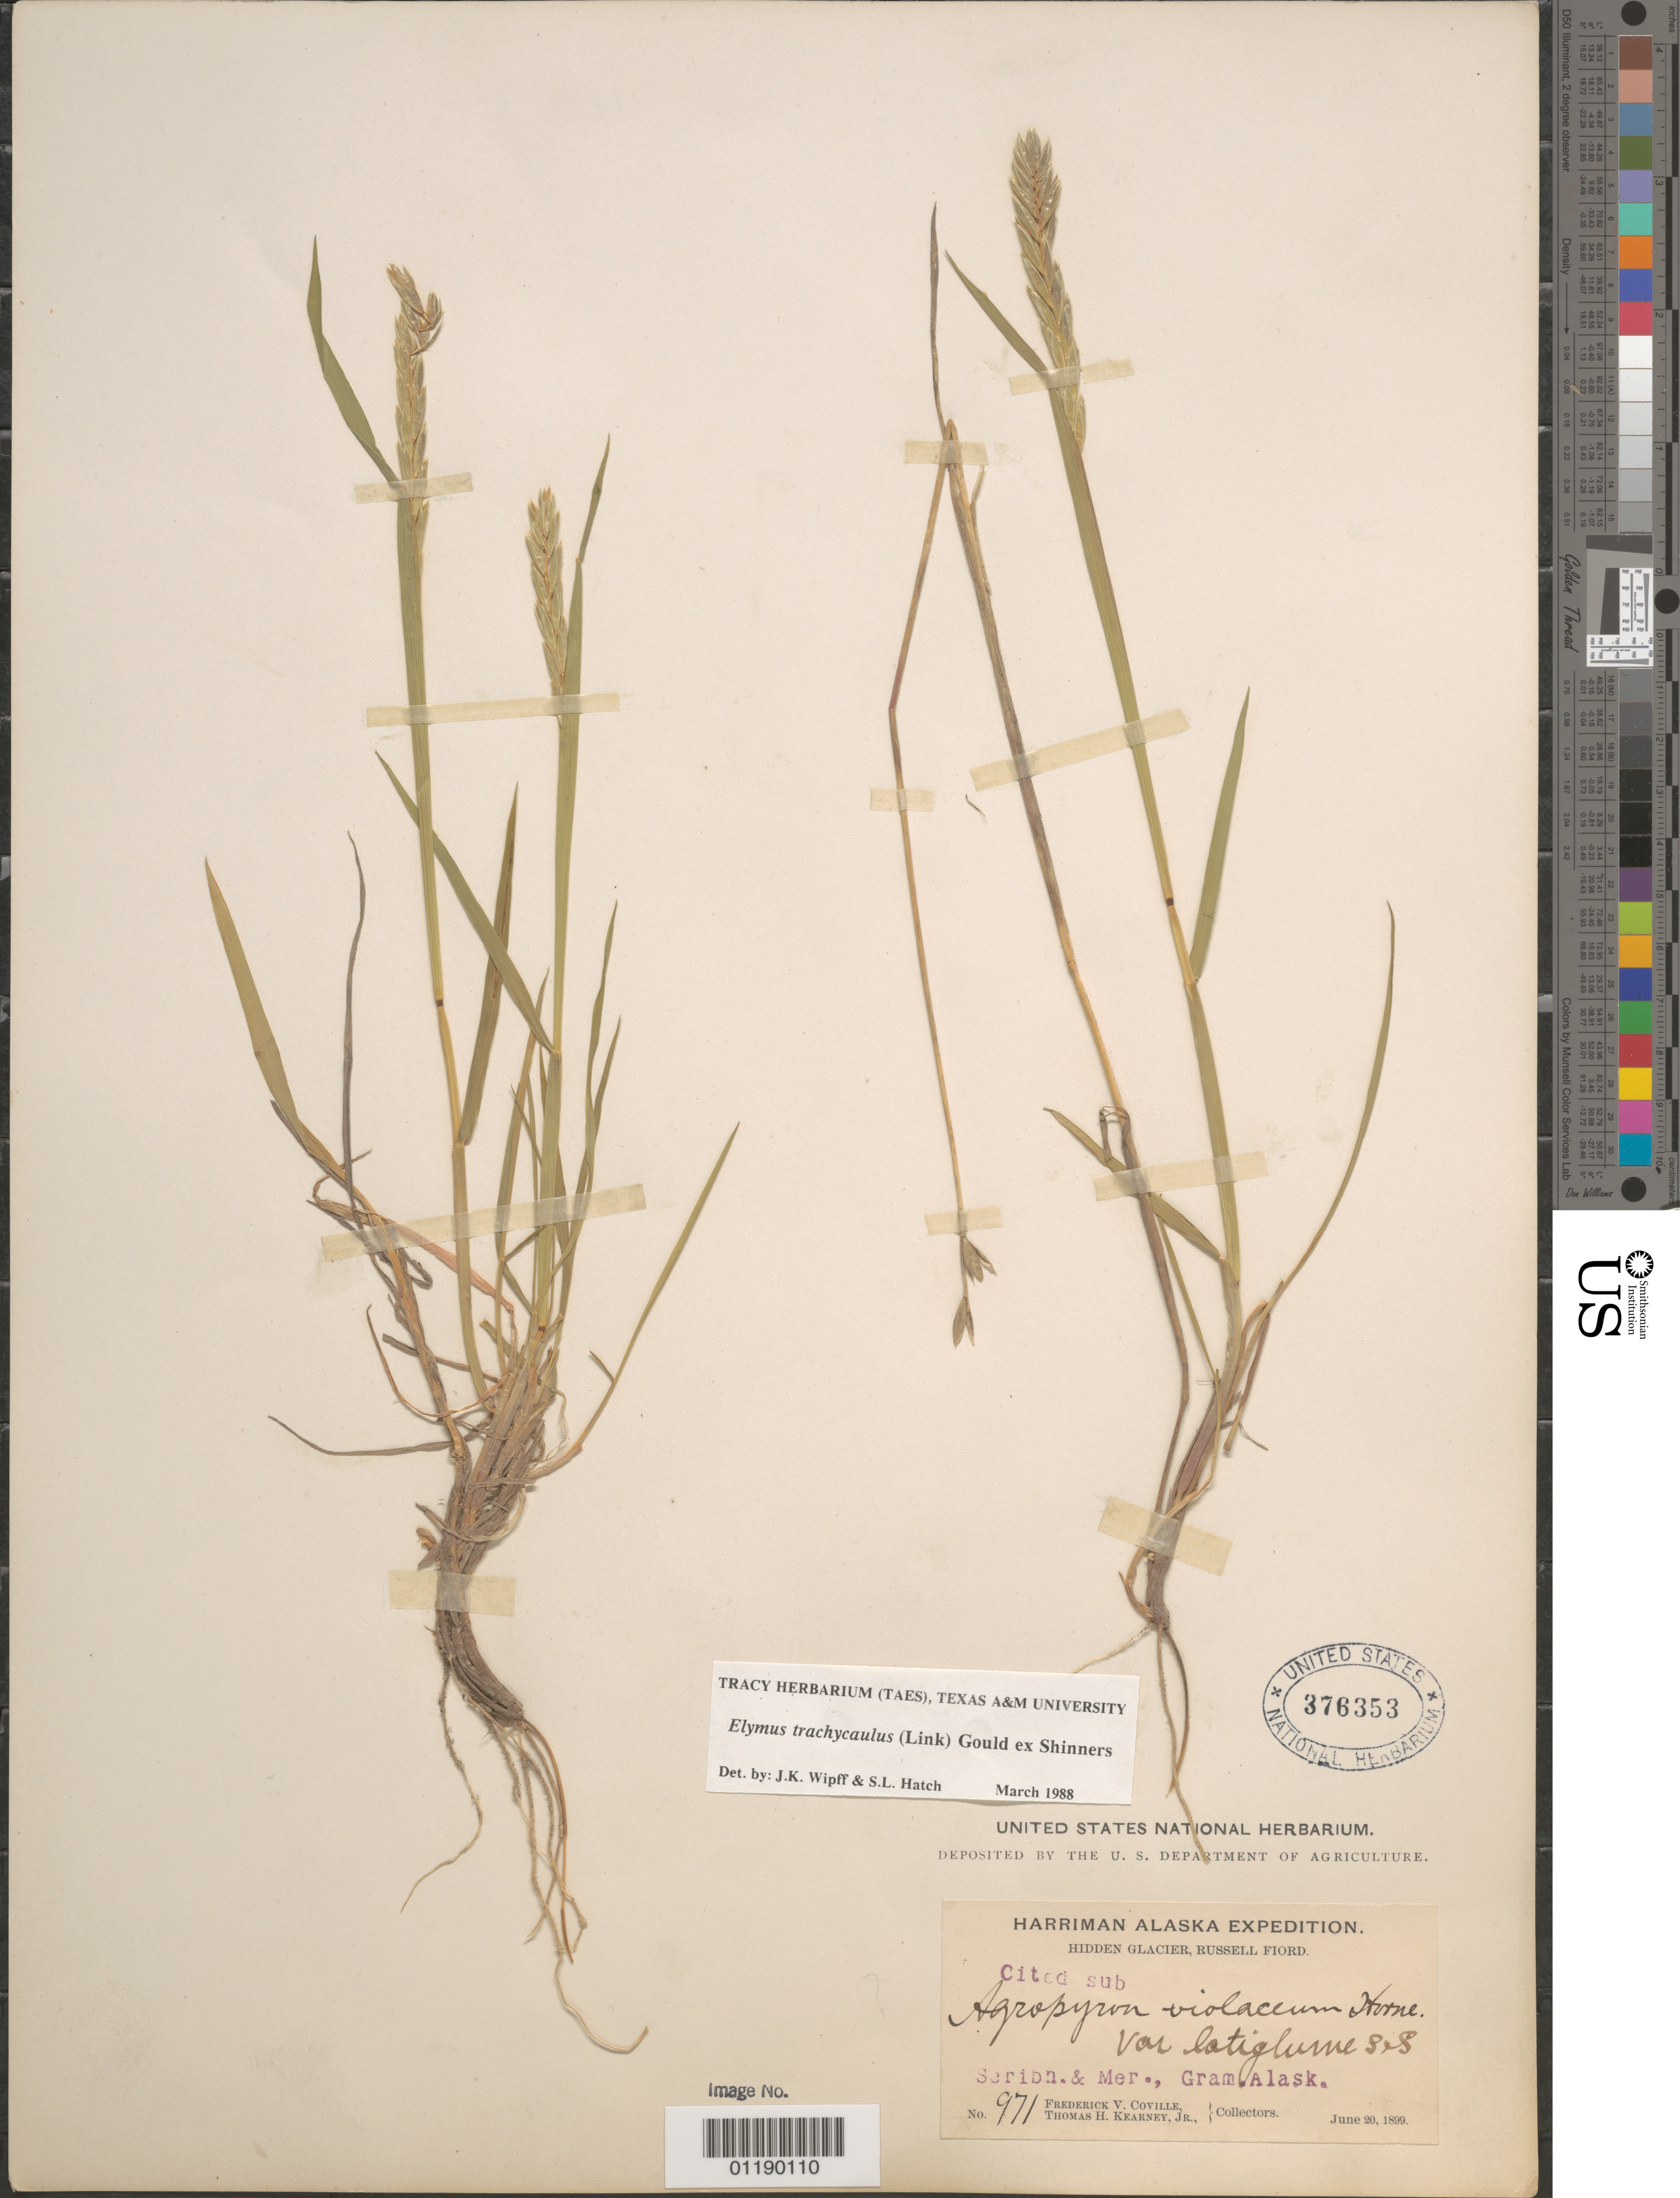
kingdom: Plantae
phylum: Tracheophyta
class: Liliopsida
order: Poales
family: Poaceae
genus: Elymus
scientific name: Elymus trachycaulus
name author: (Link) Gould ex Shinners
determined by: Wipff, J. K.; Hatch, S. L.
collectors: F. V. Coville & T. H. Kearney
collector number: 971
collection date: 1899-06-20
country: United States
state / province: Alaska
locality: Hidden Glacier, Russell Fiord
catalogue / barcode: US 376353